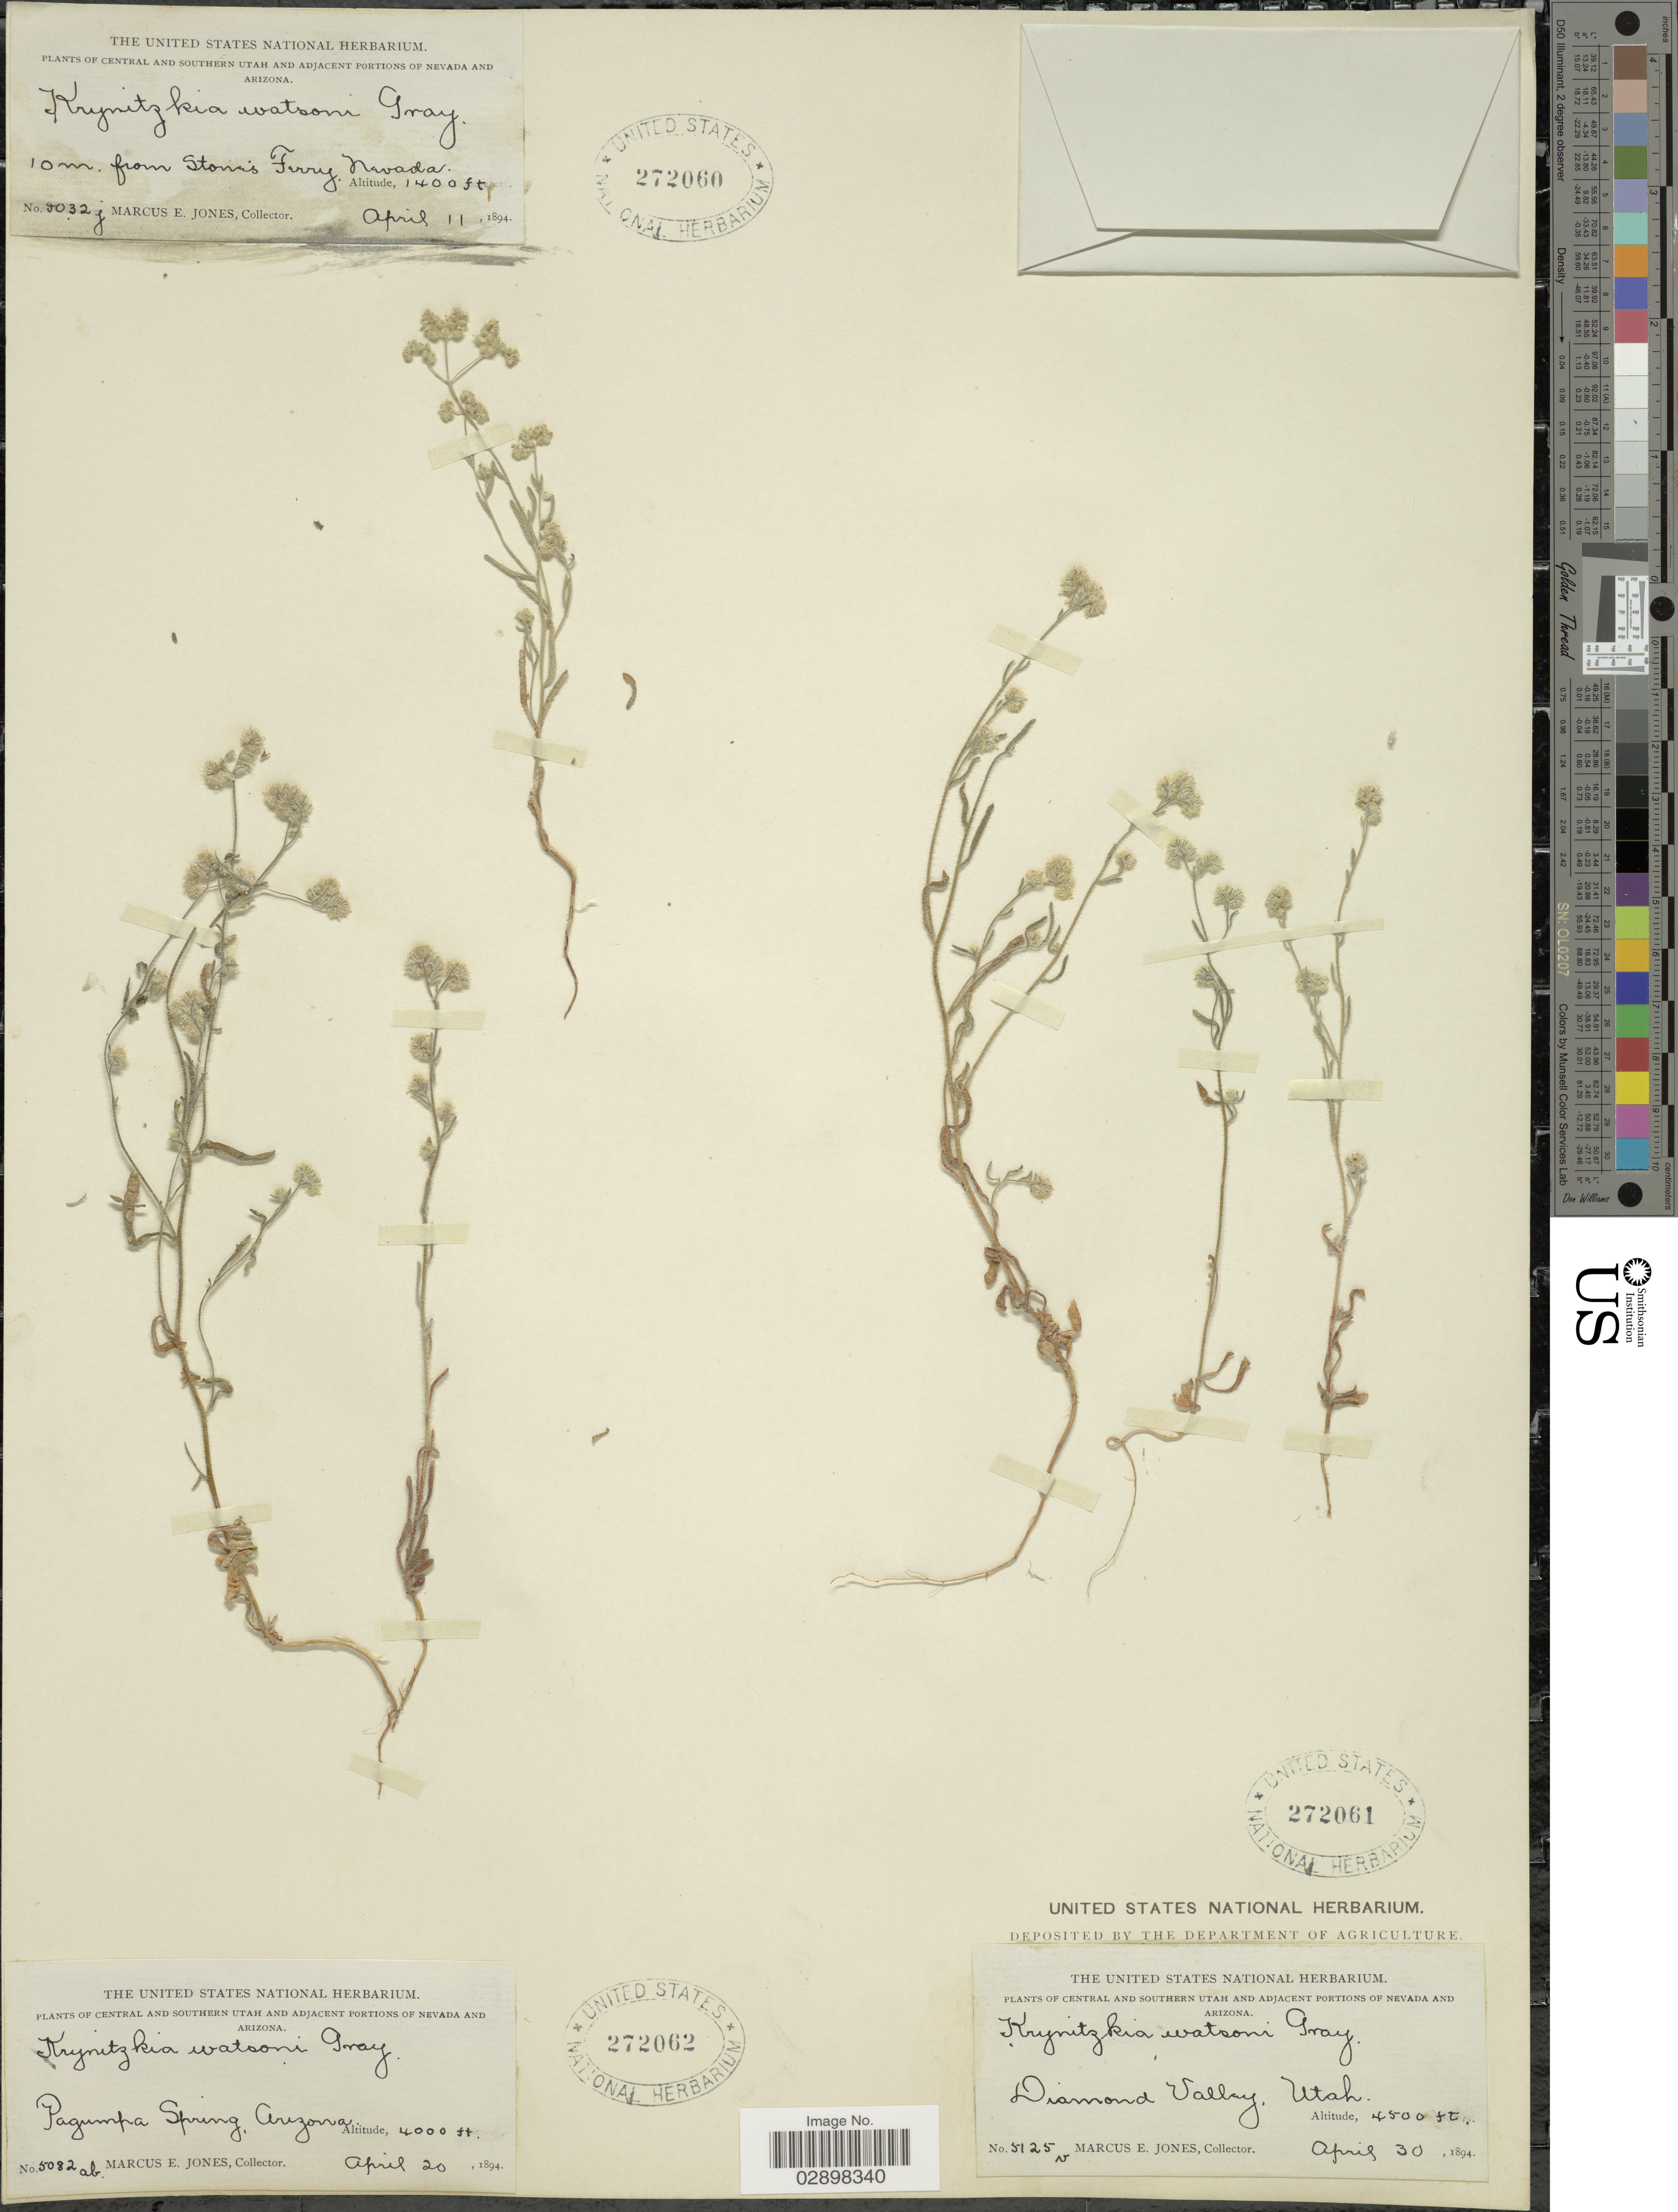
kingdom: Plantae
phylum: Tracheophyta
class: Magnoliopsida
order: Boraginales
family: Boraginaceae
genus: Cryptantha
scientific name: Cryptantha utahensis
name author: (A. Gray) Greene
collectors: M. E. Jones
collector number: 5032j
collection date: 1894-04-11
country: United States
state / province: Nevada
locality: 10 m. from Stone's Ferry.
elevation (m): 427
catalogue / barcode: US 272060-3